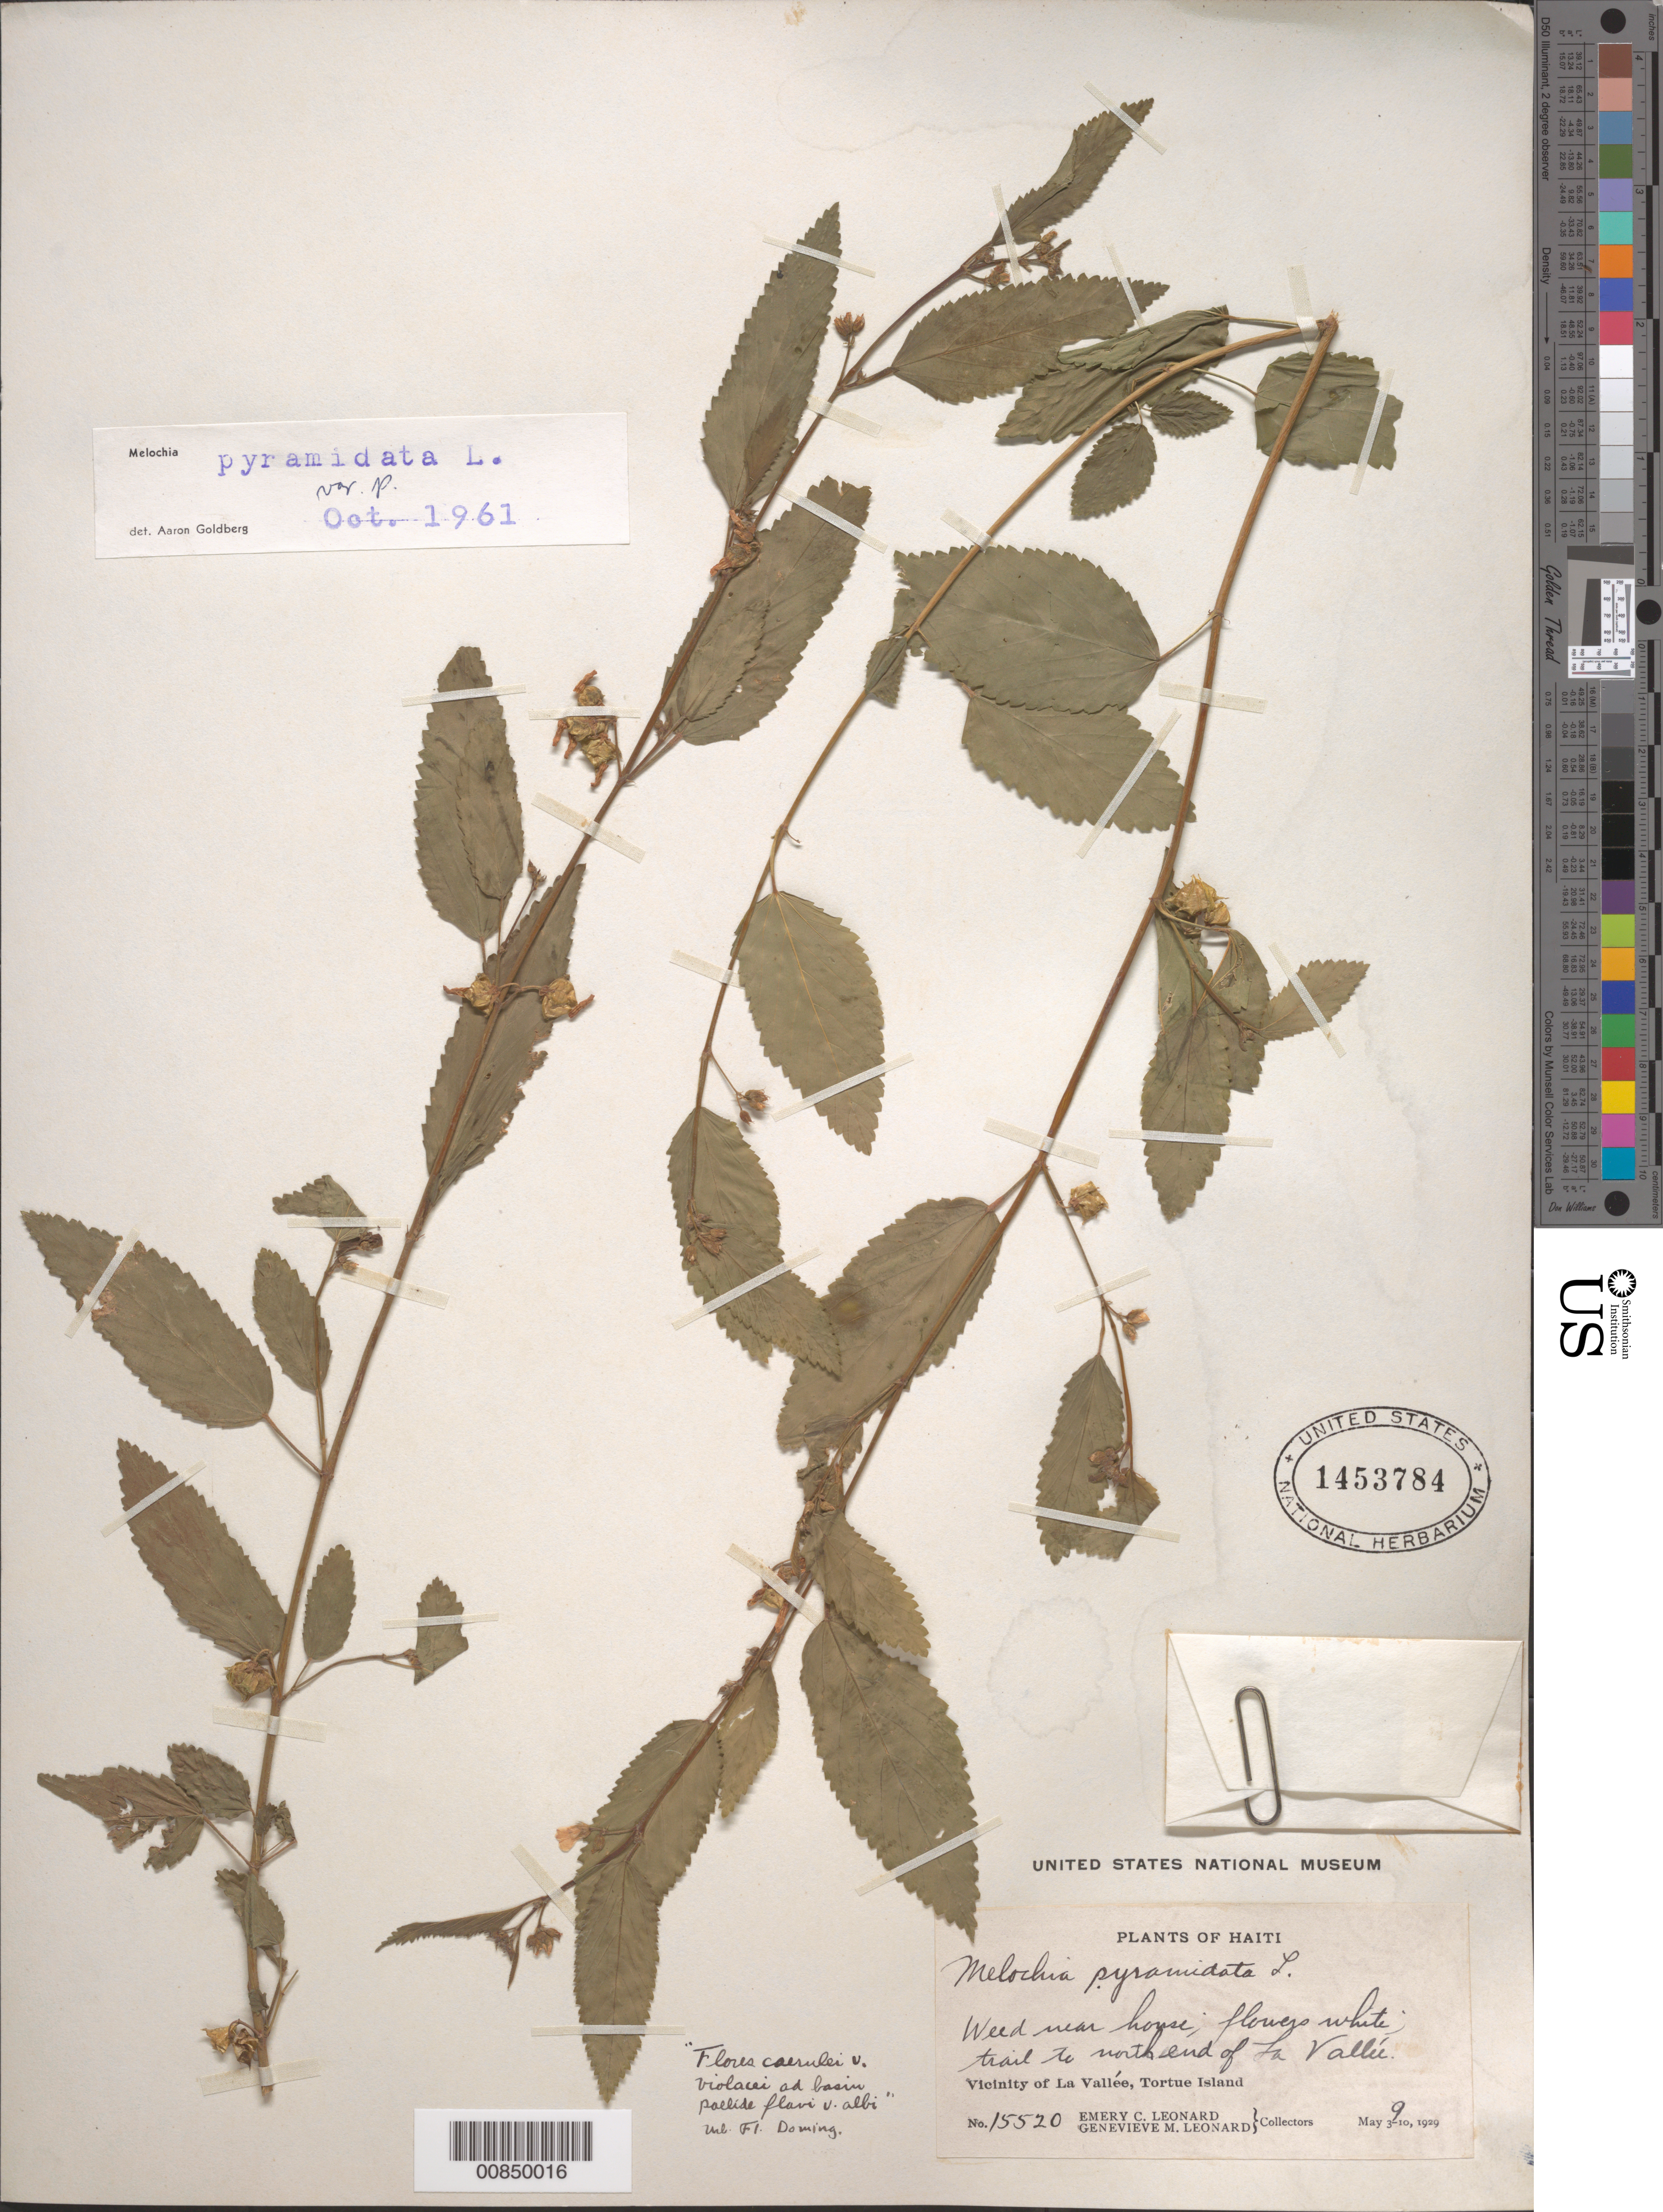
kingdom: Plantae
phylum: Tracheophyta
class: Magnoliopsida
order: Malvales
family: Malvaceae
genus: Melochia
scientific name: Melochia pyramidata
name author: L.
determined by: Goldberg, Aaron, (US), NMNH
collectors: E. C. Leonard & G. M. Leonard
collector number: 15520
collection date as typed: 09 May 1929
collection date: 1929-05-09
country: Haiti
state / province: Nord-Ouest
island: Île de la Tortue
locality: Vicinity of La Vallée, near house on trail to northend of town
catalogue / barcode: US 1453784